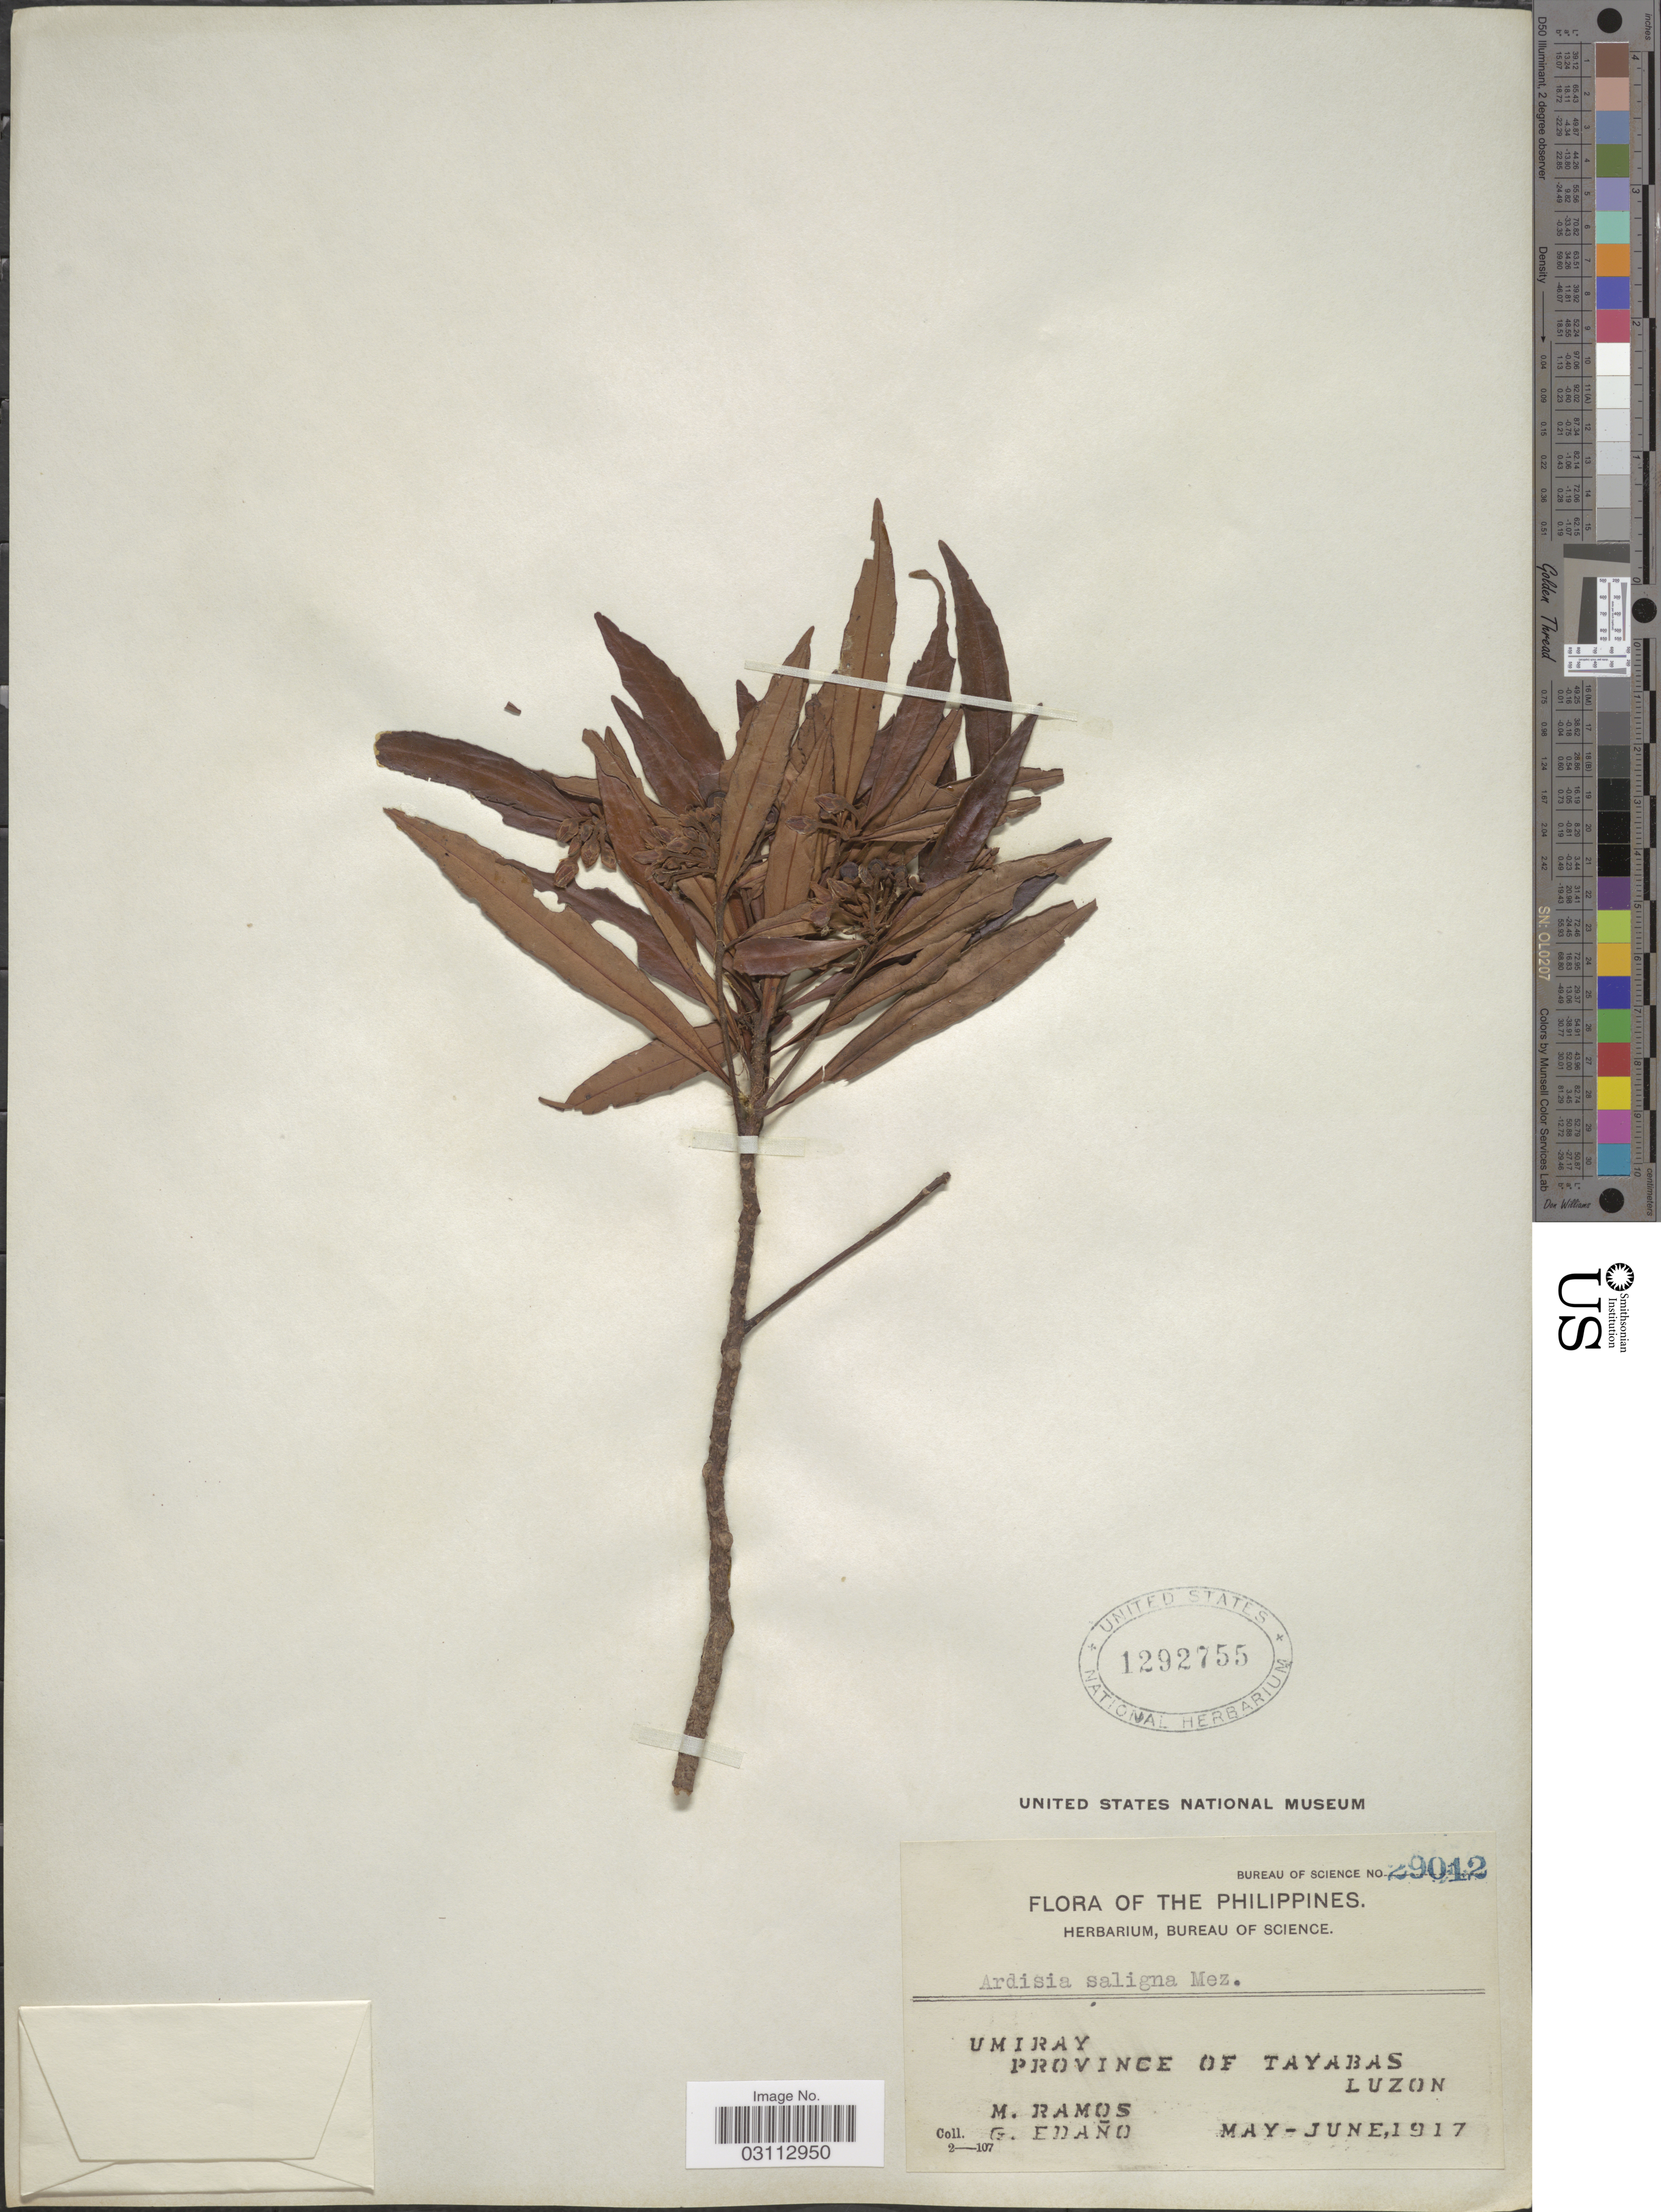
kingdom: Plantae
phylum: Tracheophyta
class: Magnoliopsida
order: Ericales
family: Primulaceae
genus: Ardisia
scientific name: Ardisia saligna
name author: Mez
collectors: M. Ramos & G. Edaño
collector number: Bureau of Science 29012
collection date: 1917-05/1917-06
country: Philippines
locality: Umiray. Province of Tayabas. Luzon.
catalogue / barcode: US 1292755